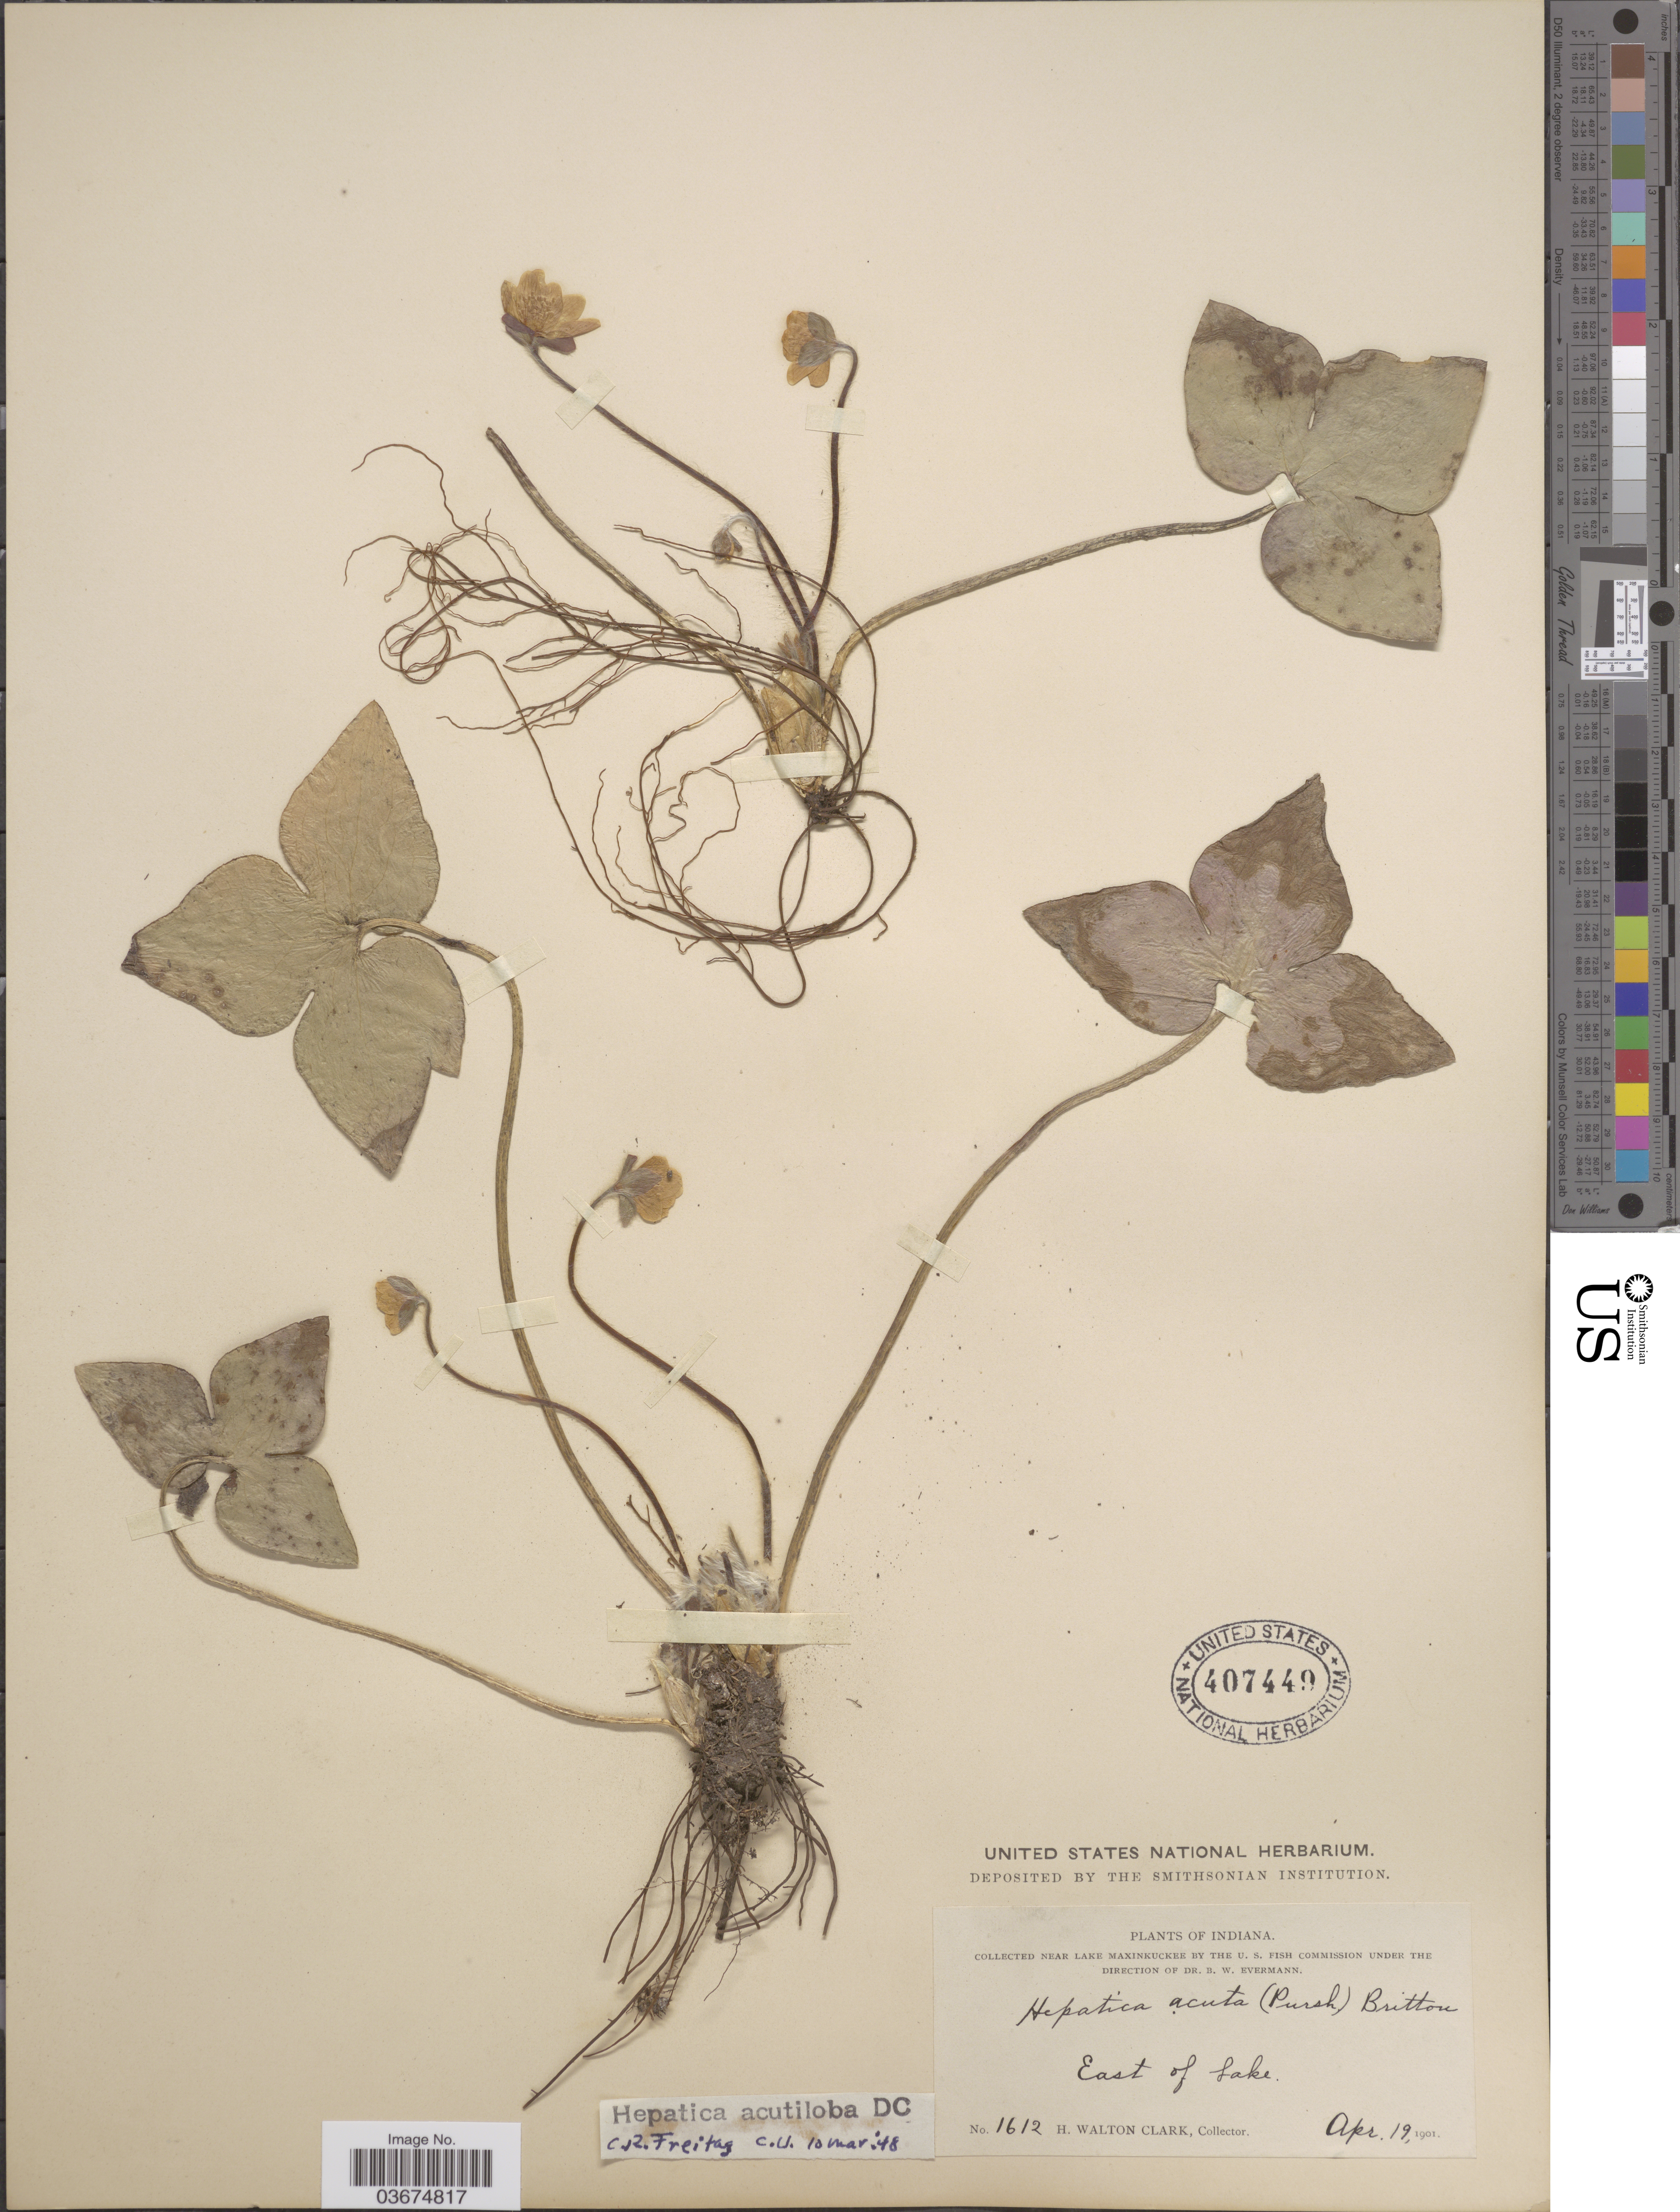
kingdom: Plantae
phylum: Tracheophyta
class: Magnoliopsida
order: Ranunculales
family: Ranunculaceae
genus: Hepatica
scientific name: Hepatica acutiloba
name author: DC.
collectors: H. W. Clark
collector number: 1612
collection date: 1901-04-19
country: United States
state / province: Indiana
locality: Near Lake Maxinkuckee. East of Lake.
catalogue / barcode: US 407449